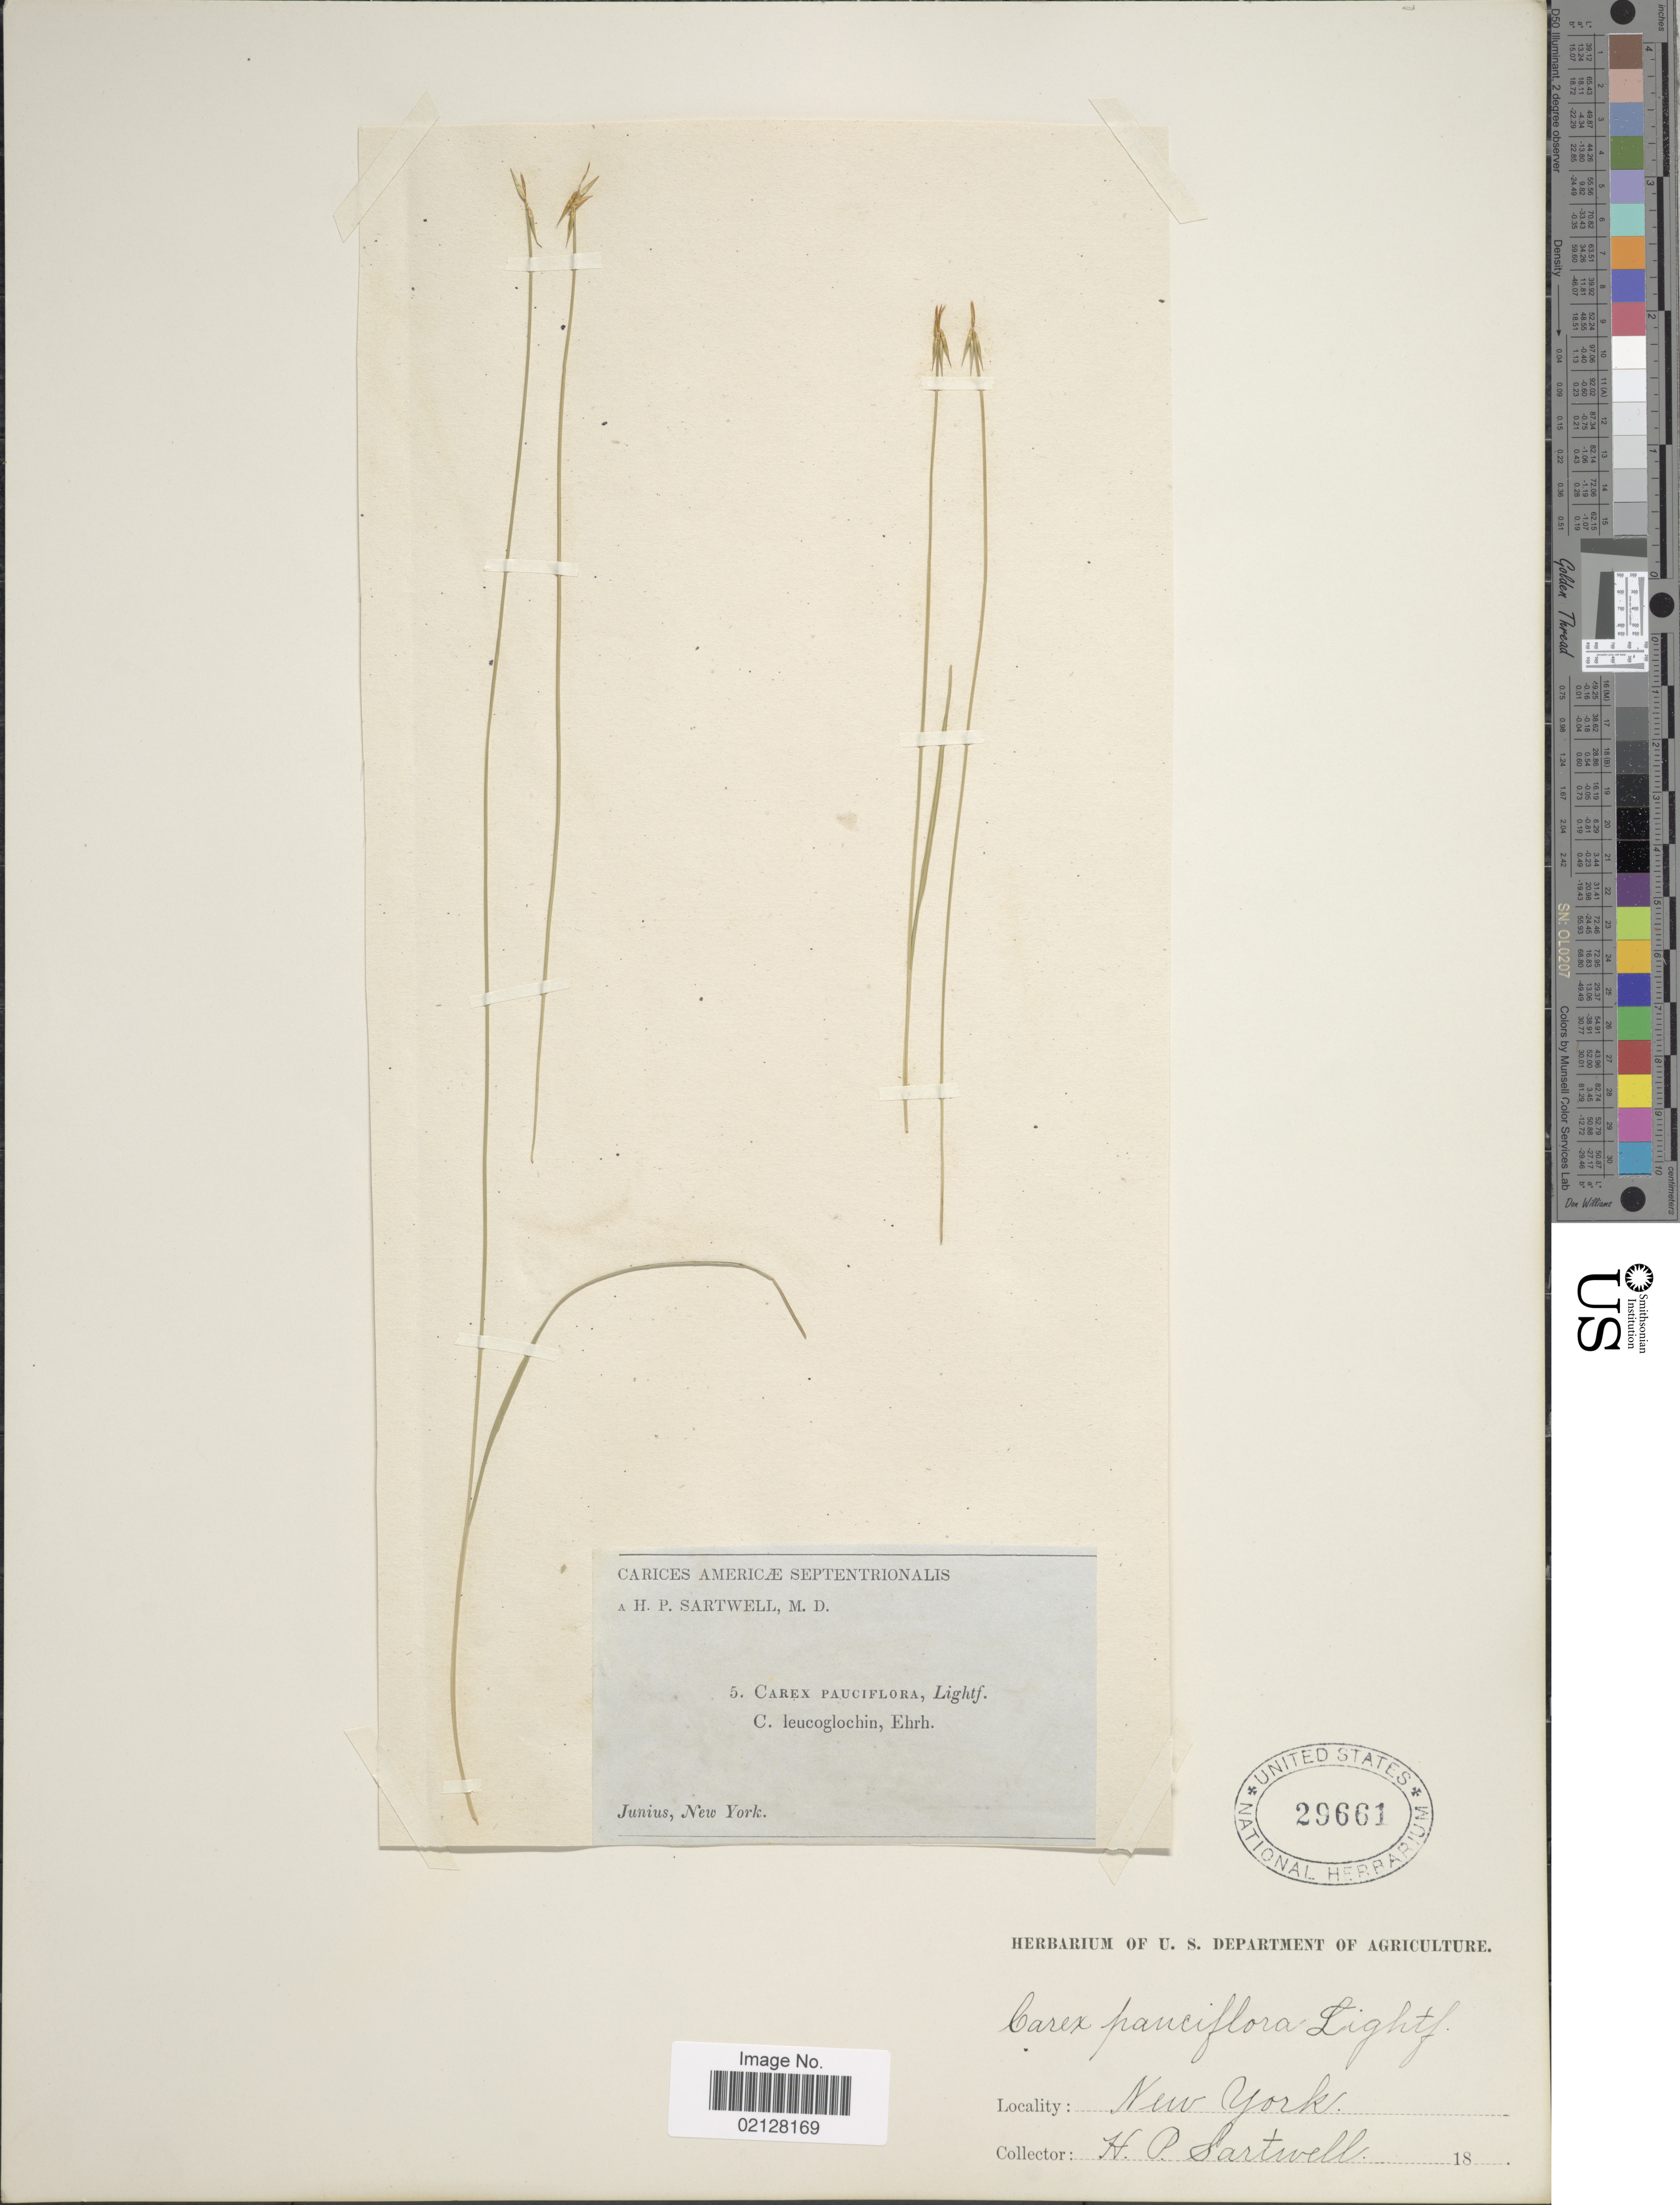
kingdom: Plantae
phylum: Tracheophyta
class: Liliopsida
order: Poales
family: Cyperaceae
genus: Carex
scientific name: Carex pauciflora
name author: Lightf.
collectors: H. P. Sartwell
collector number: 5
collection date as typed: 18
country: United States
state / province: New York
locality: Junius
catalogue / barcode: US 29661